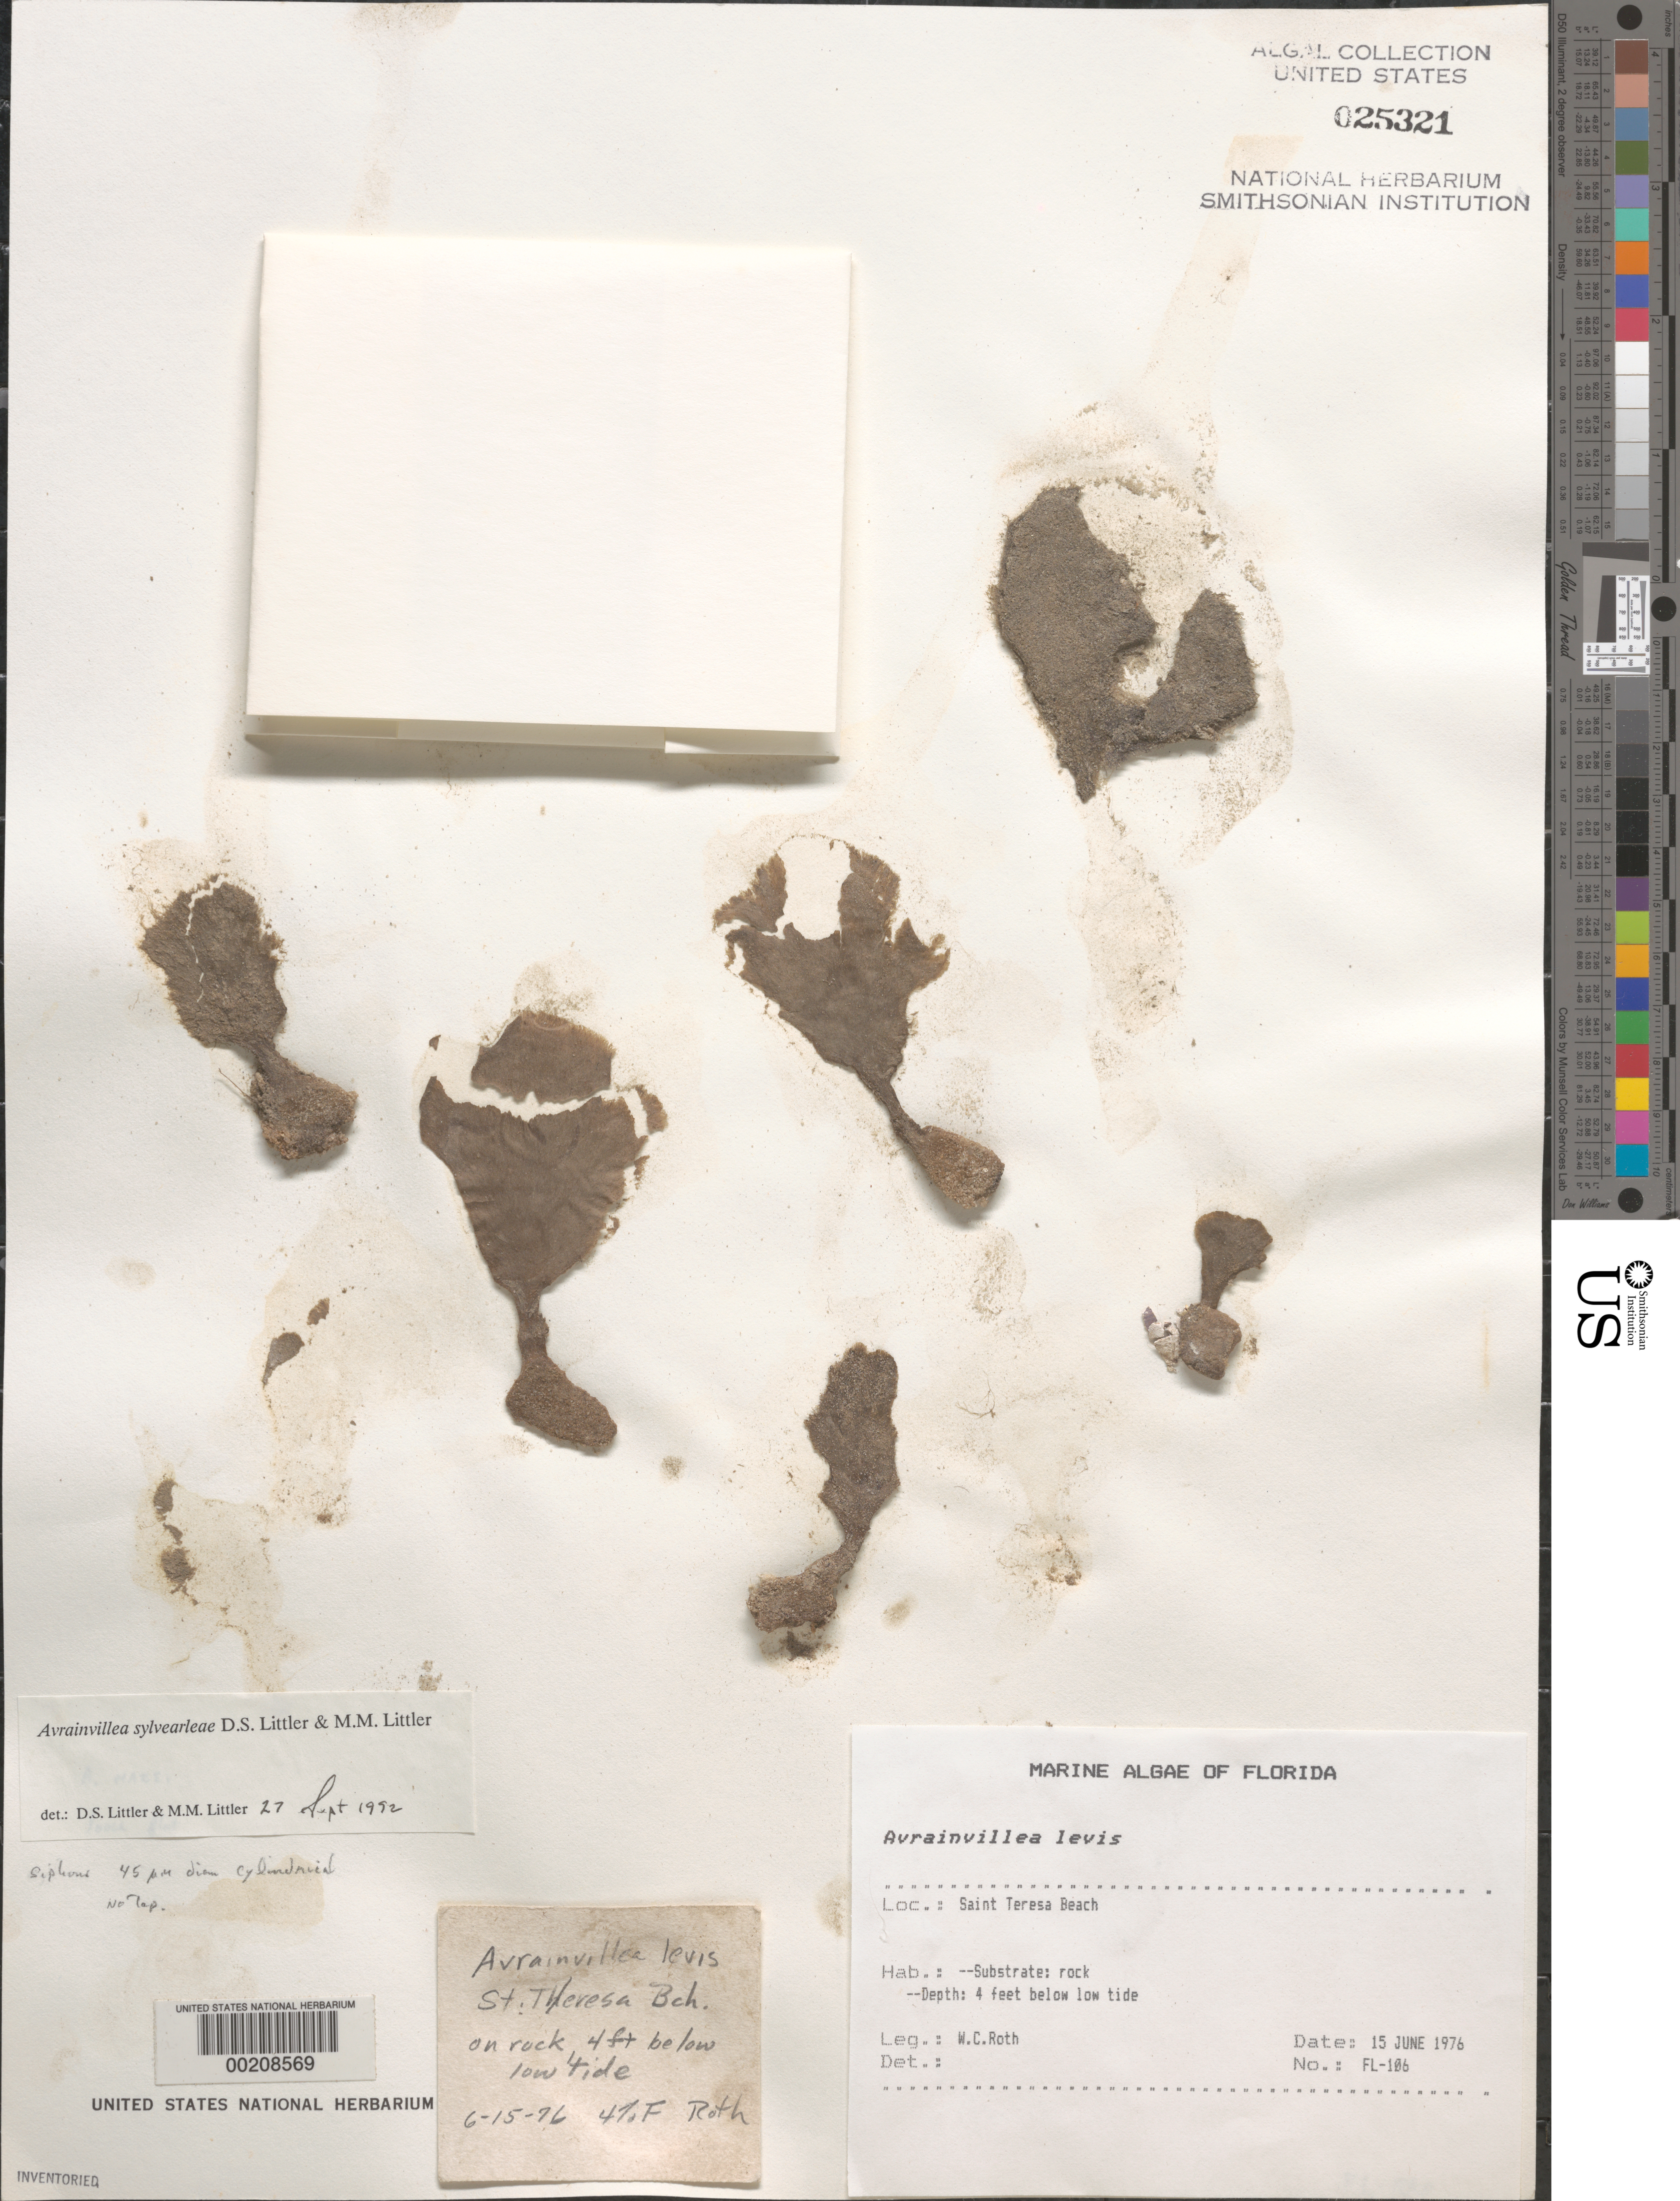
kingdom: Plantae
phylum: Chlorophyta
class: Ulvophyceae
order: Bryopsidales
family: Dichotomosiphonaceae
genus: Avrainvillea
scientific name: Avrainvillea sylvearleae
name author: D.S. Littler & Littler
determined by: Littler, D. S.; Littler, M. M.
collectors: W. C. Roth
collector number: Fl-106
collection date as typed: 15 Jun 1976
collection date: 1976-06-15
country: United States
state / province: Florida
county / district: Franklin County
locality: Saint Teresa Beach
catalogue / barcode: US 25321